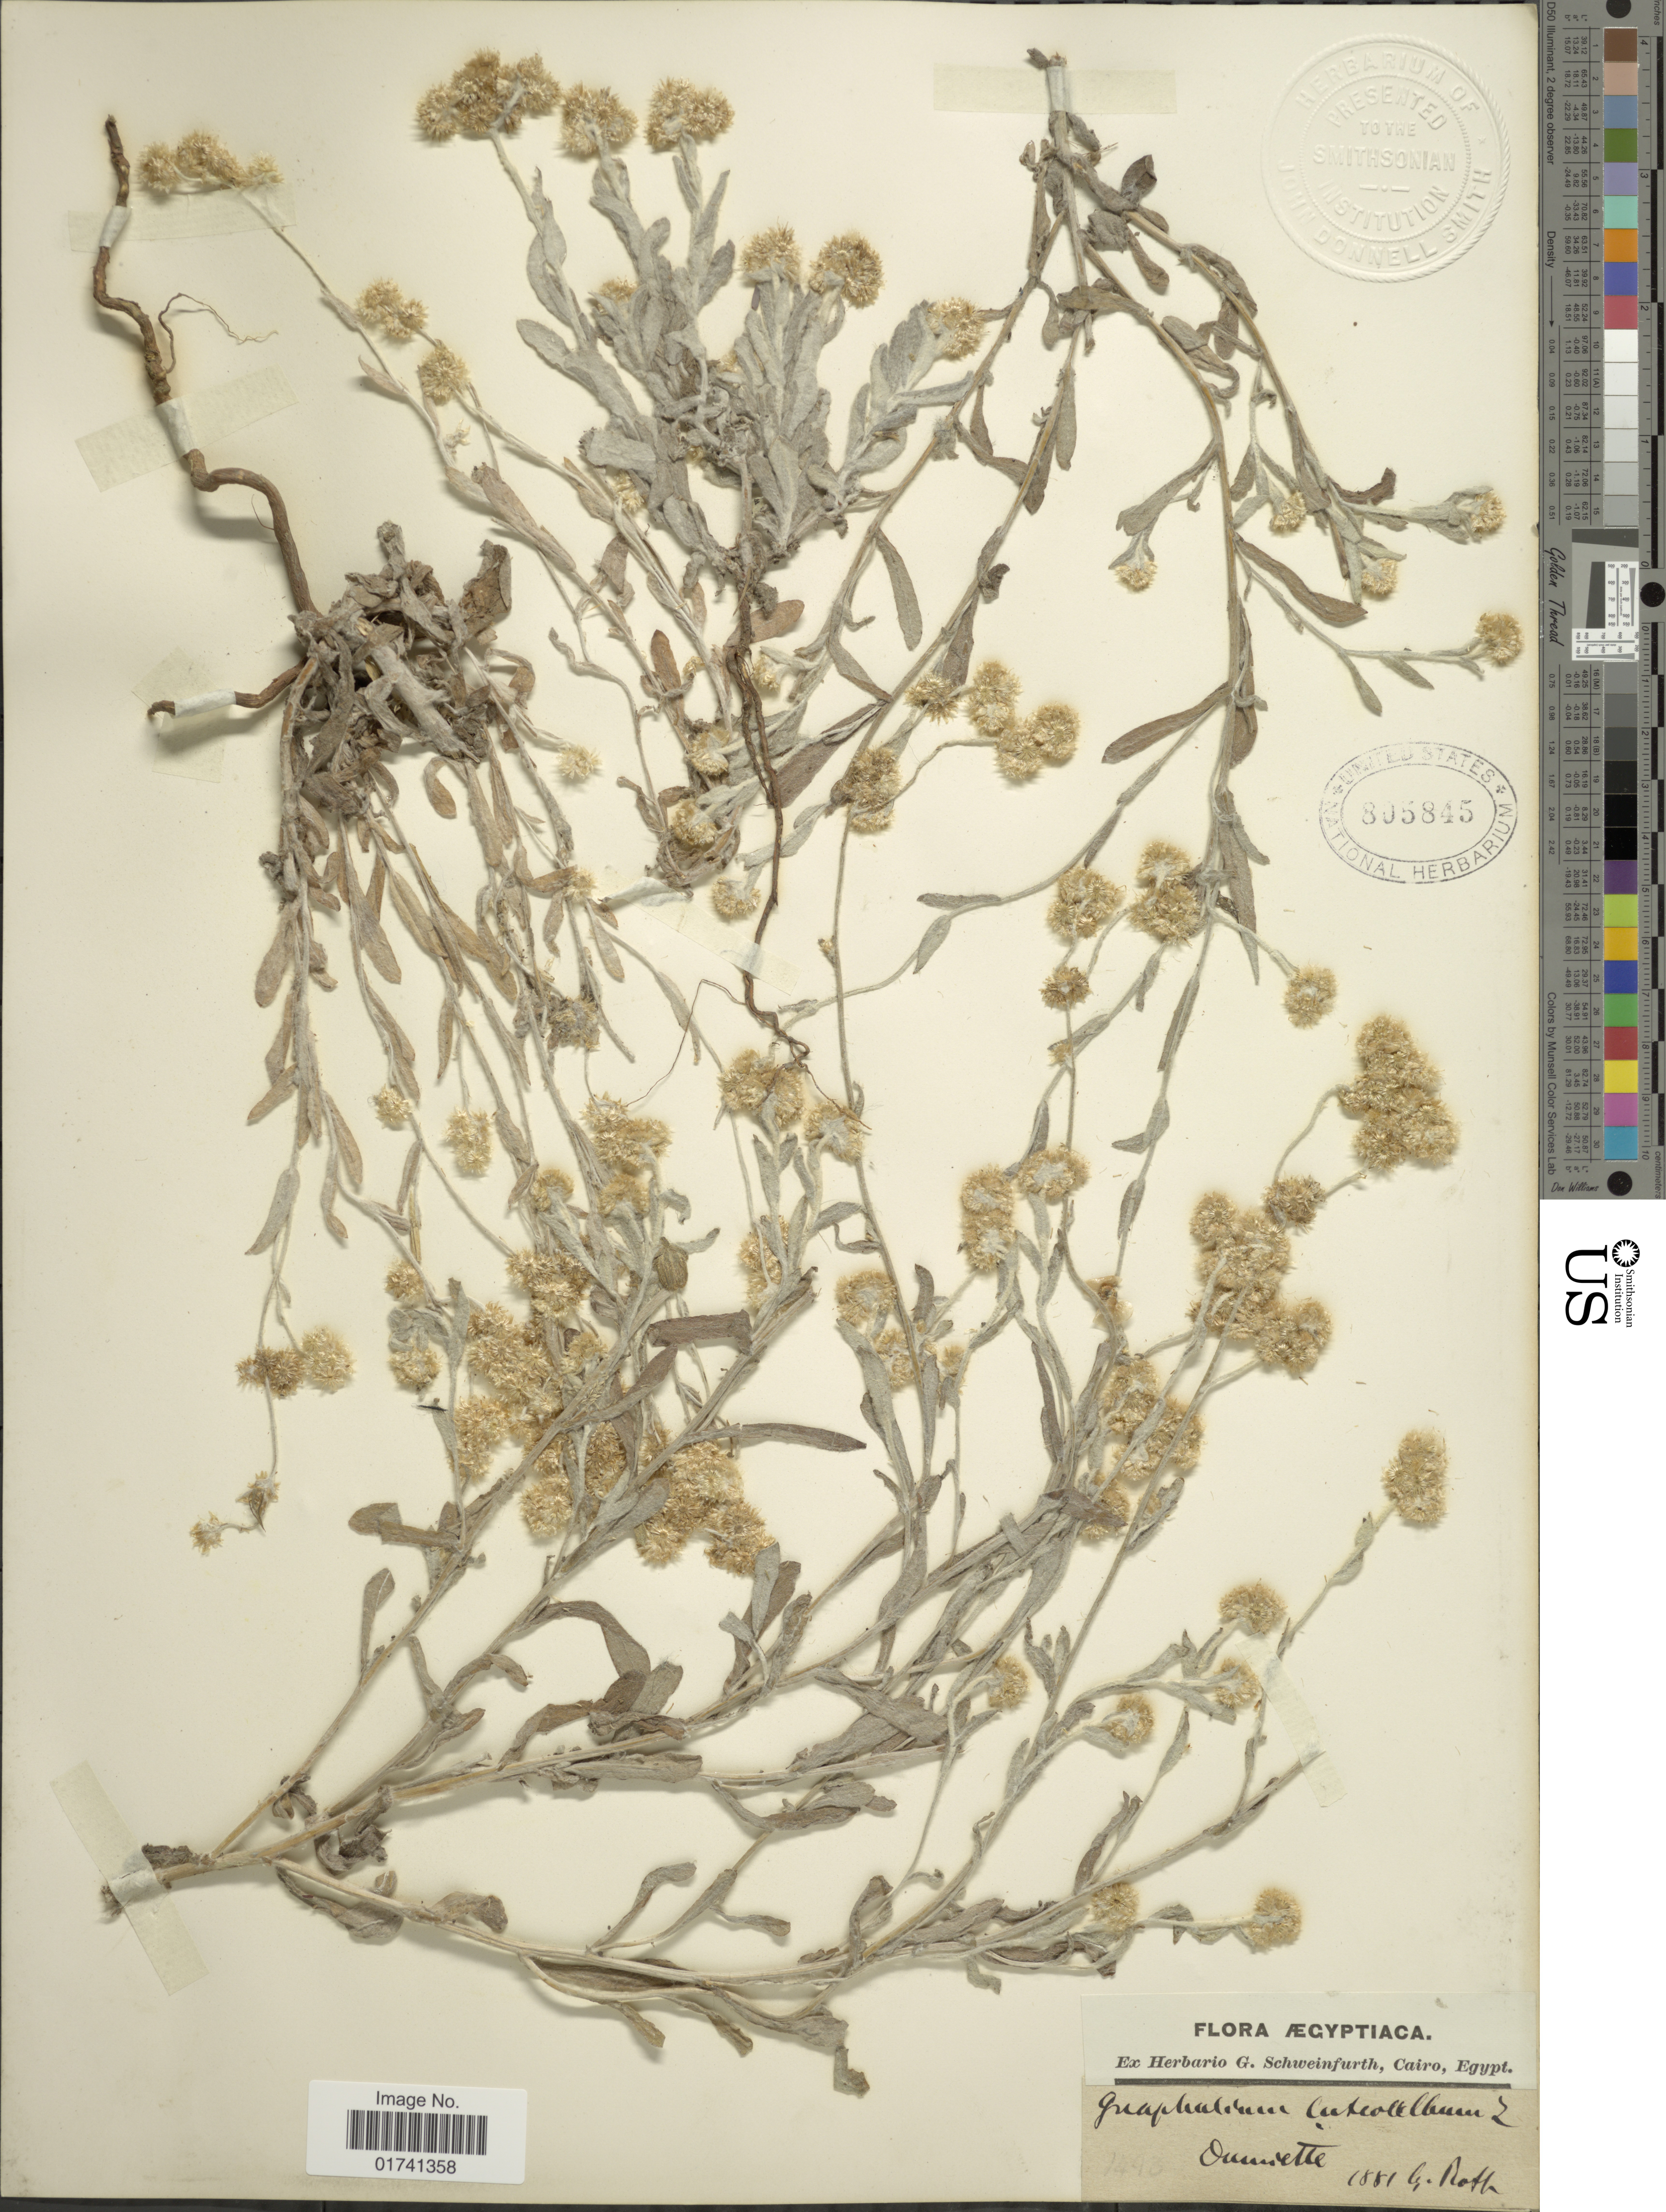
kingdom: Plantae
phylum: Tracheophyta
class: Magnoliopsida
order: Asterales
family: Asteraceae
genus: Laphangium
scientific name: Laphangium luteoalbum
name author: (L.) Tzvelev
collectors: -- Roth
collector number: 9493*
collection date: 1881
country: Egypt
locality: Dunnwelle.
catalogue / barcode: US 805845